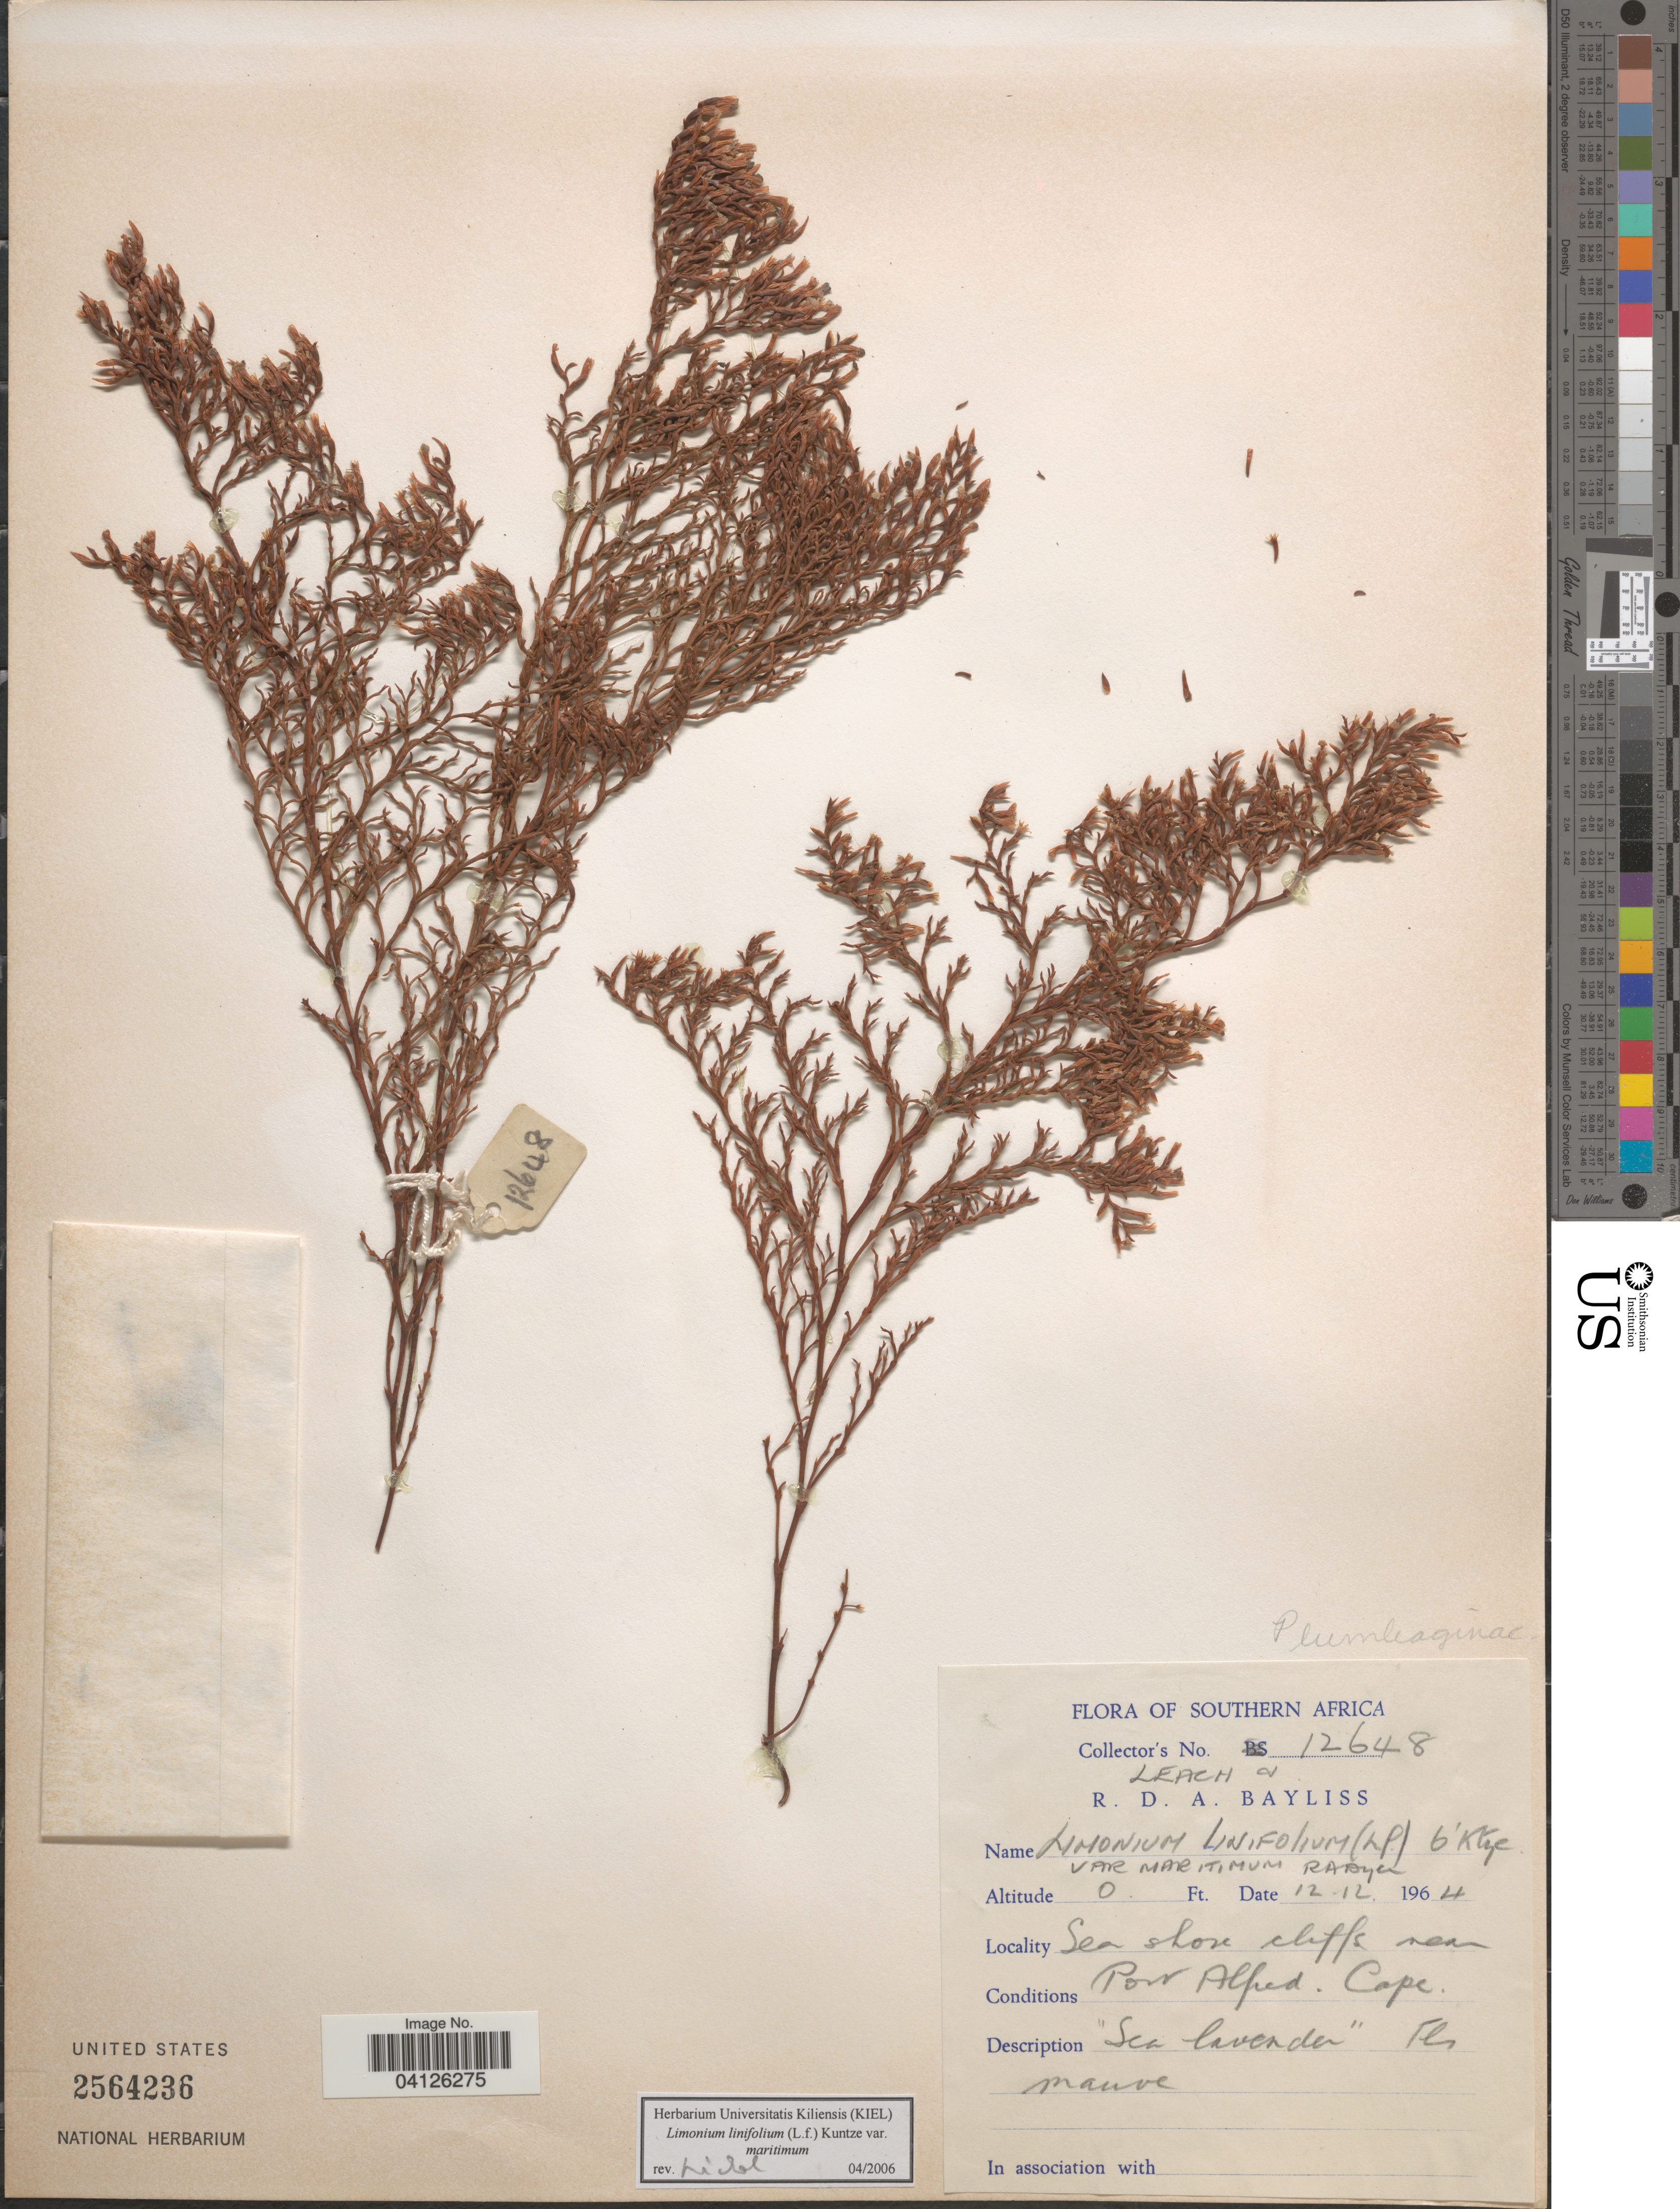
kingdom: Plantae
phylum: Tracheophyta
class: Magnoliopsida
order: Caryophyllales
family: Plumbaginaceae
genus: Limonium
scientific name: Limonium linifolium var. maritimum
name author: Kuntze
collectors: Leach & R. Bayliss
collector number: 12648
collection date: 1964-12-12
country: South Africa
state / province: Eastern Cape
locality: Southern Africa. Sea shore cliffs near Port Alfred. Cape.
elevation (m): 0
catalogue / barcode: US 2564236